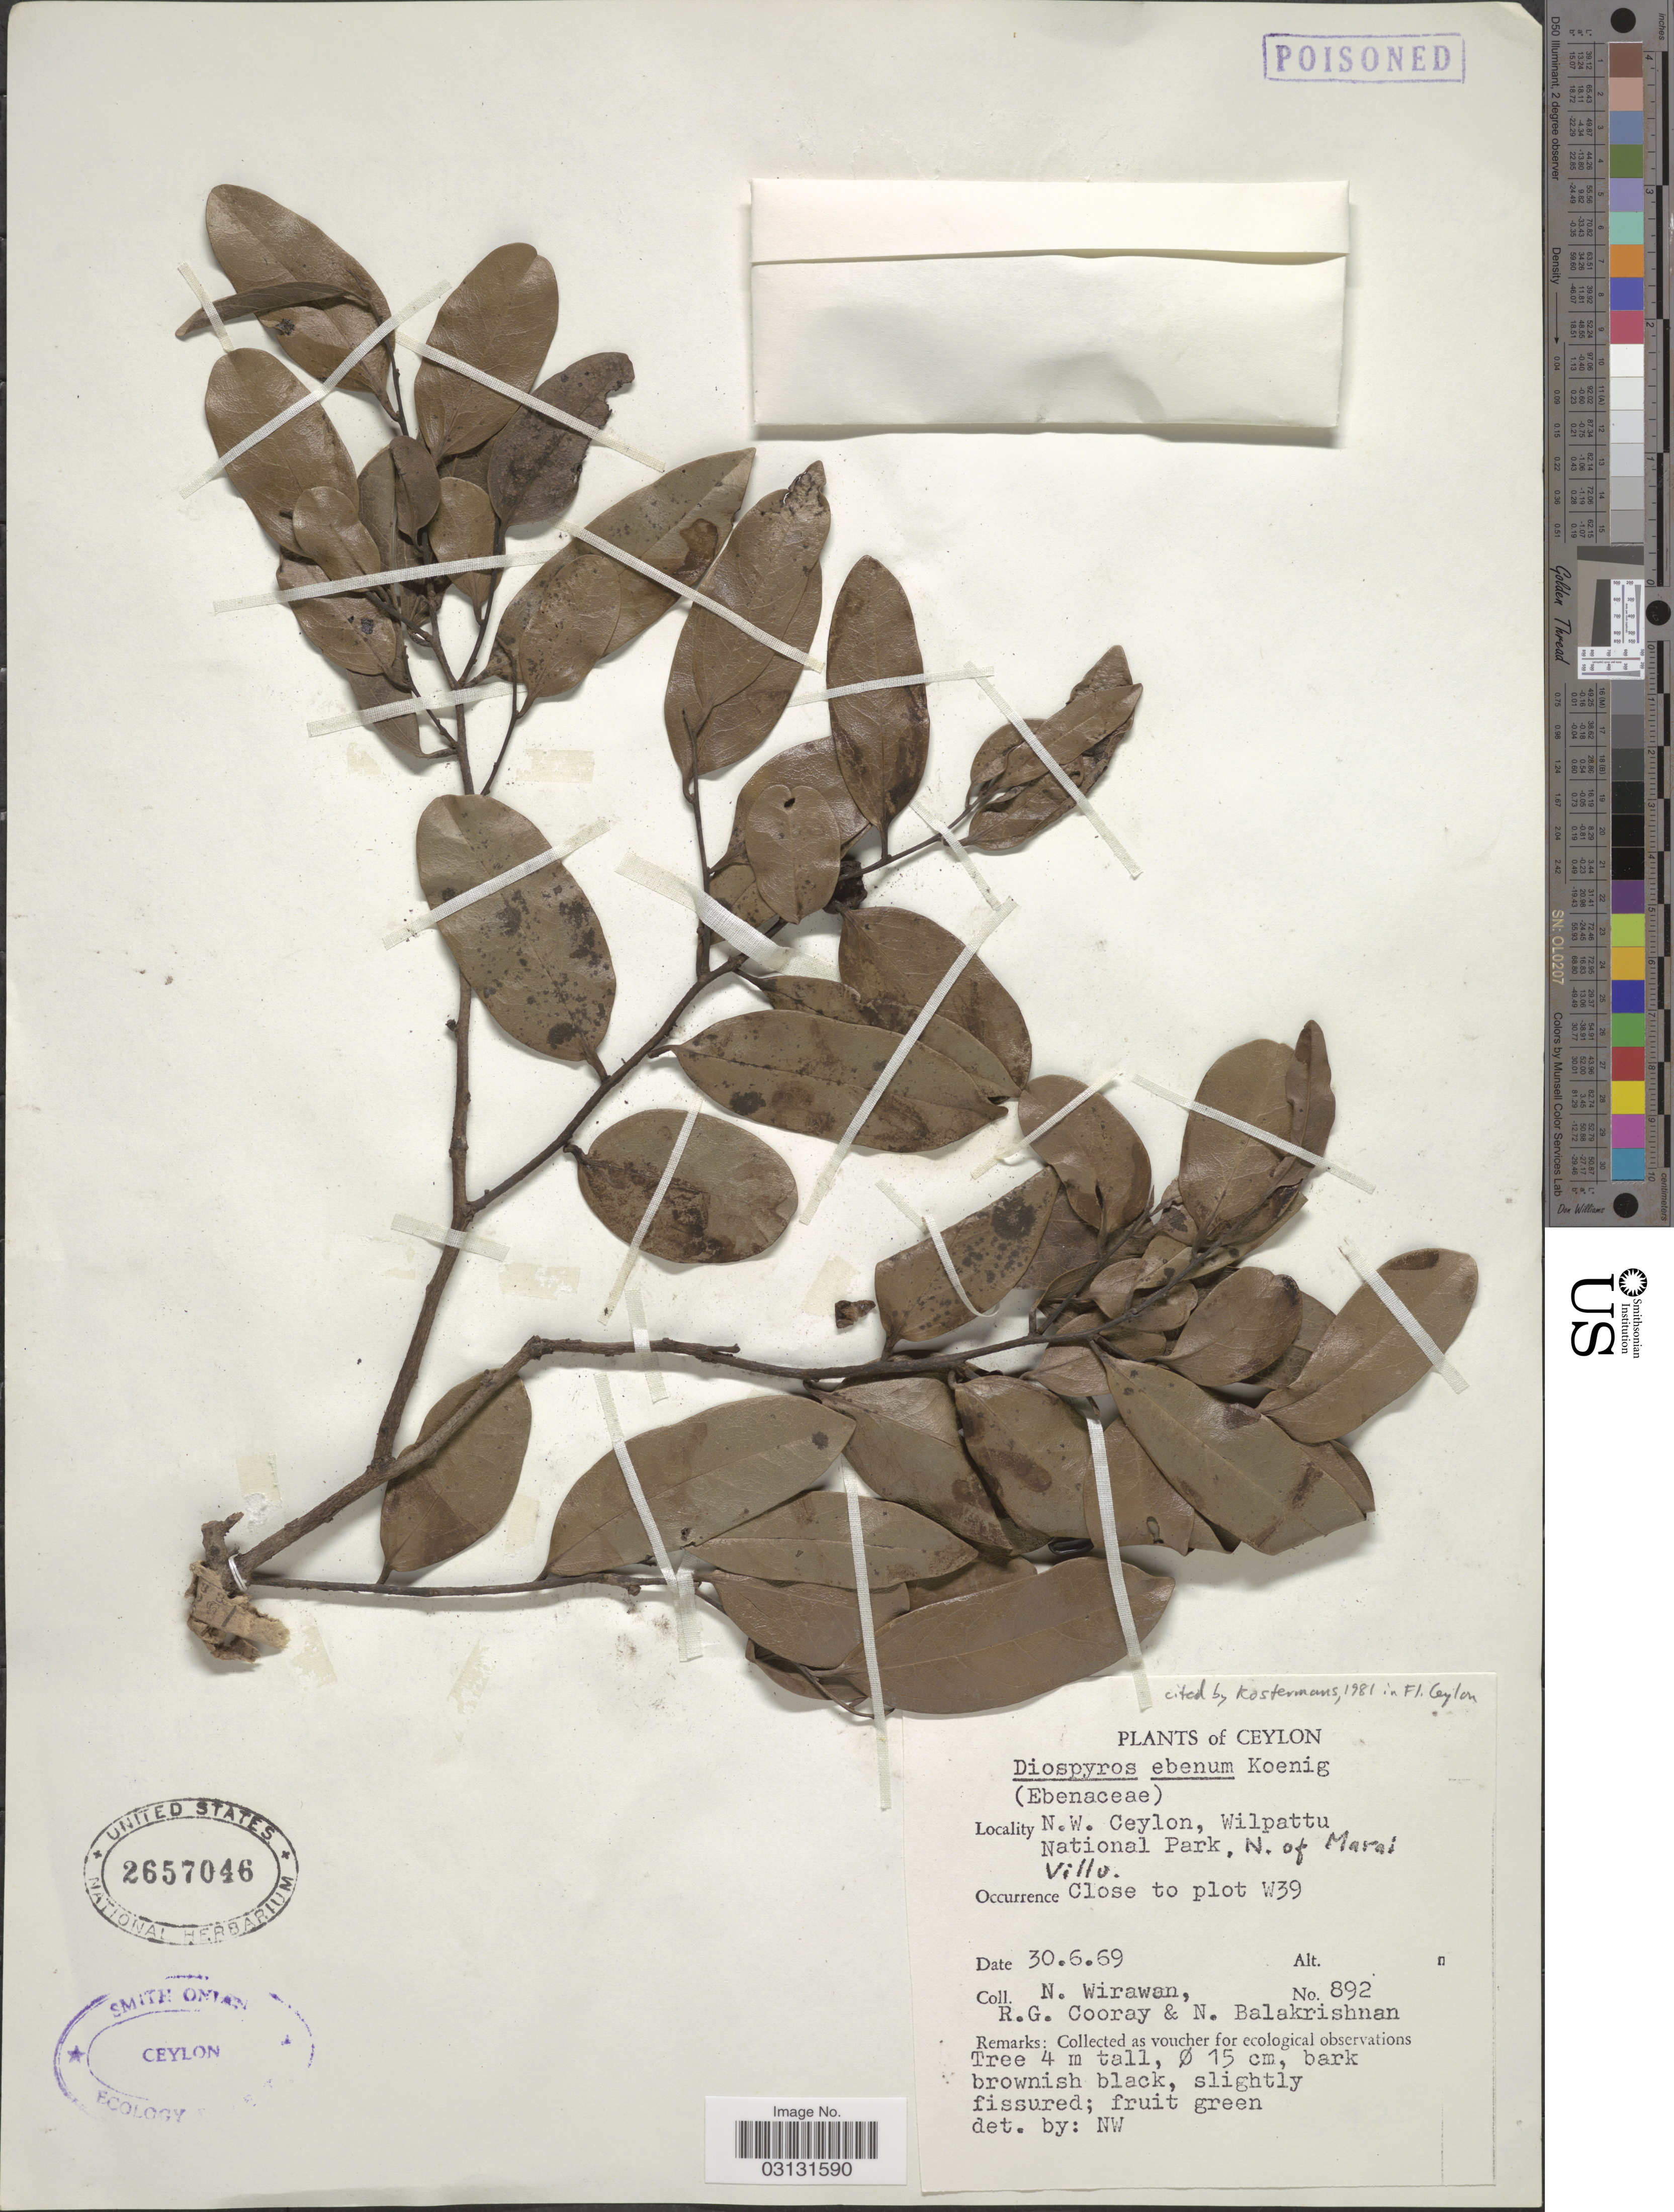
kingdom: Plantae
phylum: Tracheophyta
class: Magnoliopsida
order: Ericales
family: Ebenaceae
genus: Diospyros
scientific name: Diospyros ebenum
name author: J. Koenig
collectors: N. Wirawan, R. Cooray & N. Balakrishnan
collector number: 892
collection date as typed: Transcribed d/m/y: 30/6/69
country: Sri Lanka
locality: Ceylon. N.W. Ceylon, Wilpattu National Park, N. of Marai Villo. Close to plot W39.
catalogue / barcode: US 2657046